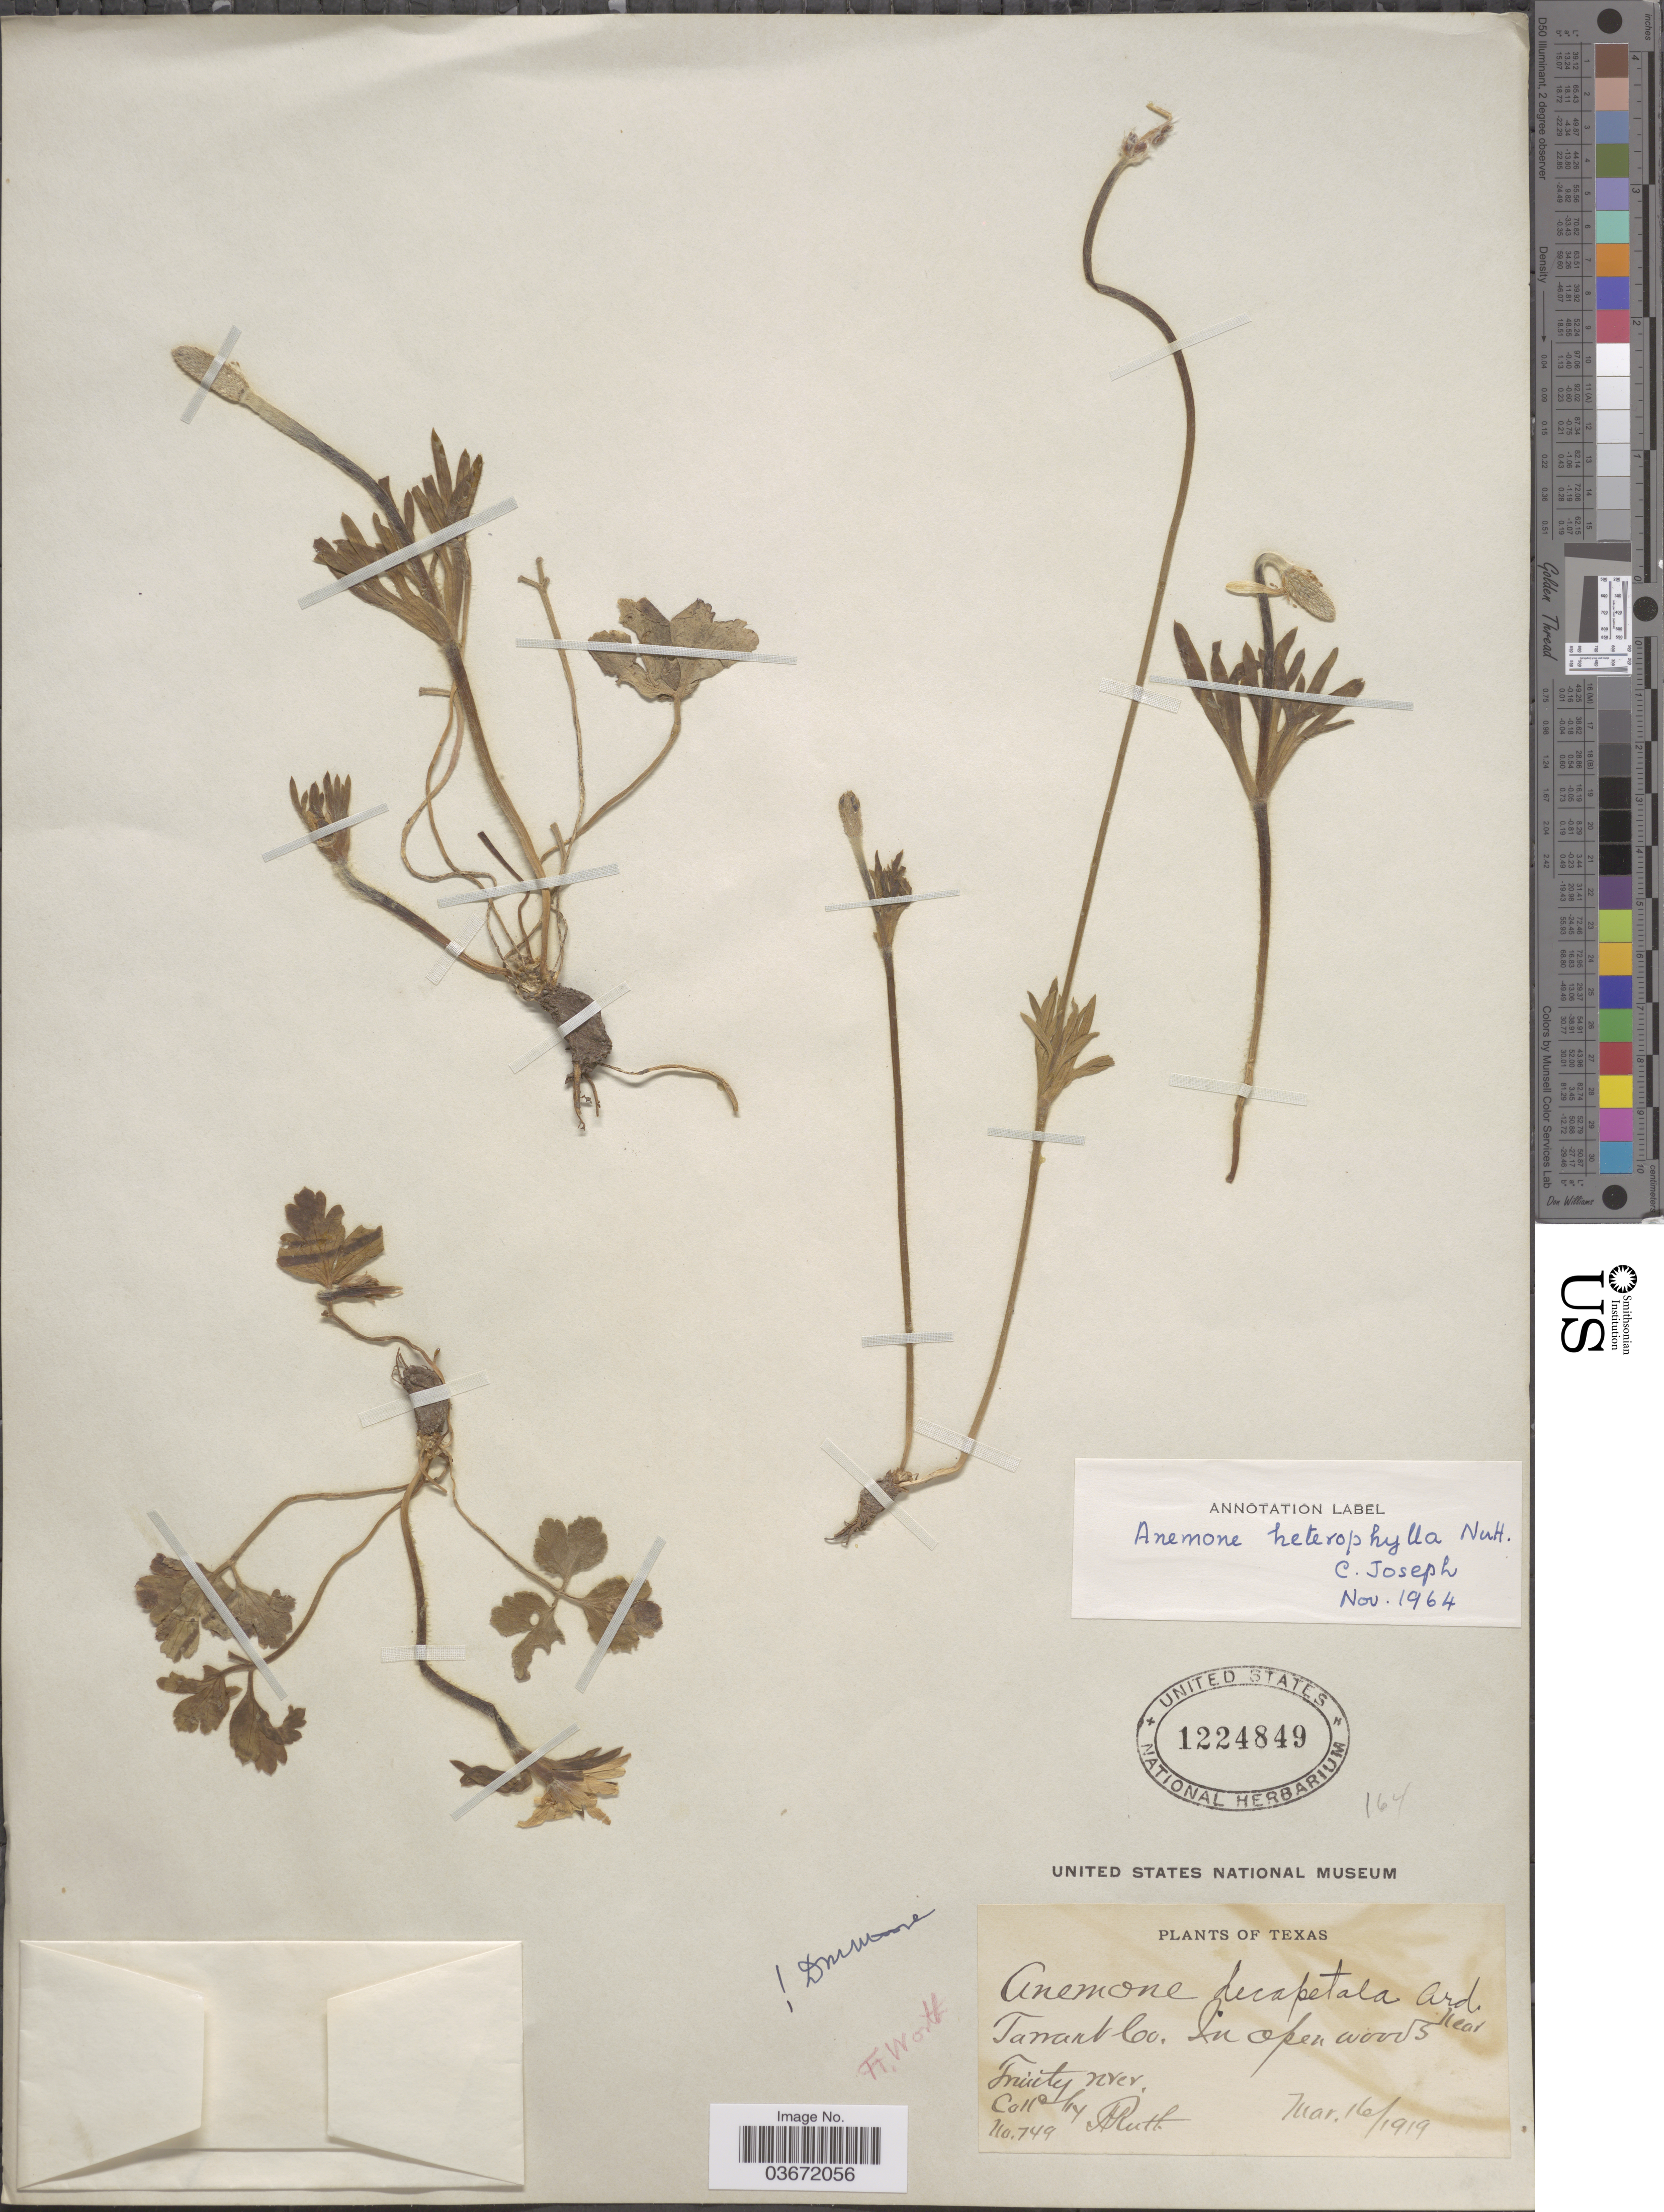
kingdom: Plantae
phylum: Tracheophyta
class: Magnoliopsida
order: Ranunculales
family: Ranunculaceae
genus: Anemone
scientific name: Anemone heterophylla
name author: Nutt. & Alph. Wood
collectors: A. Ruth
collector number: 749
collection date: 1919-03-16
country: United States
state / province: Texas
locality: Tarrant Co.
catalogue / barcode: US 1224849